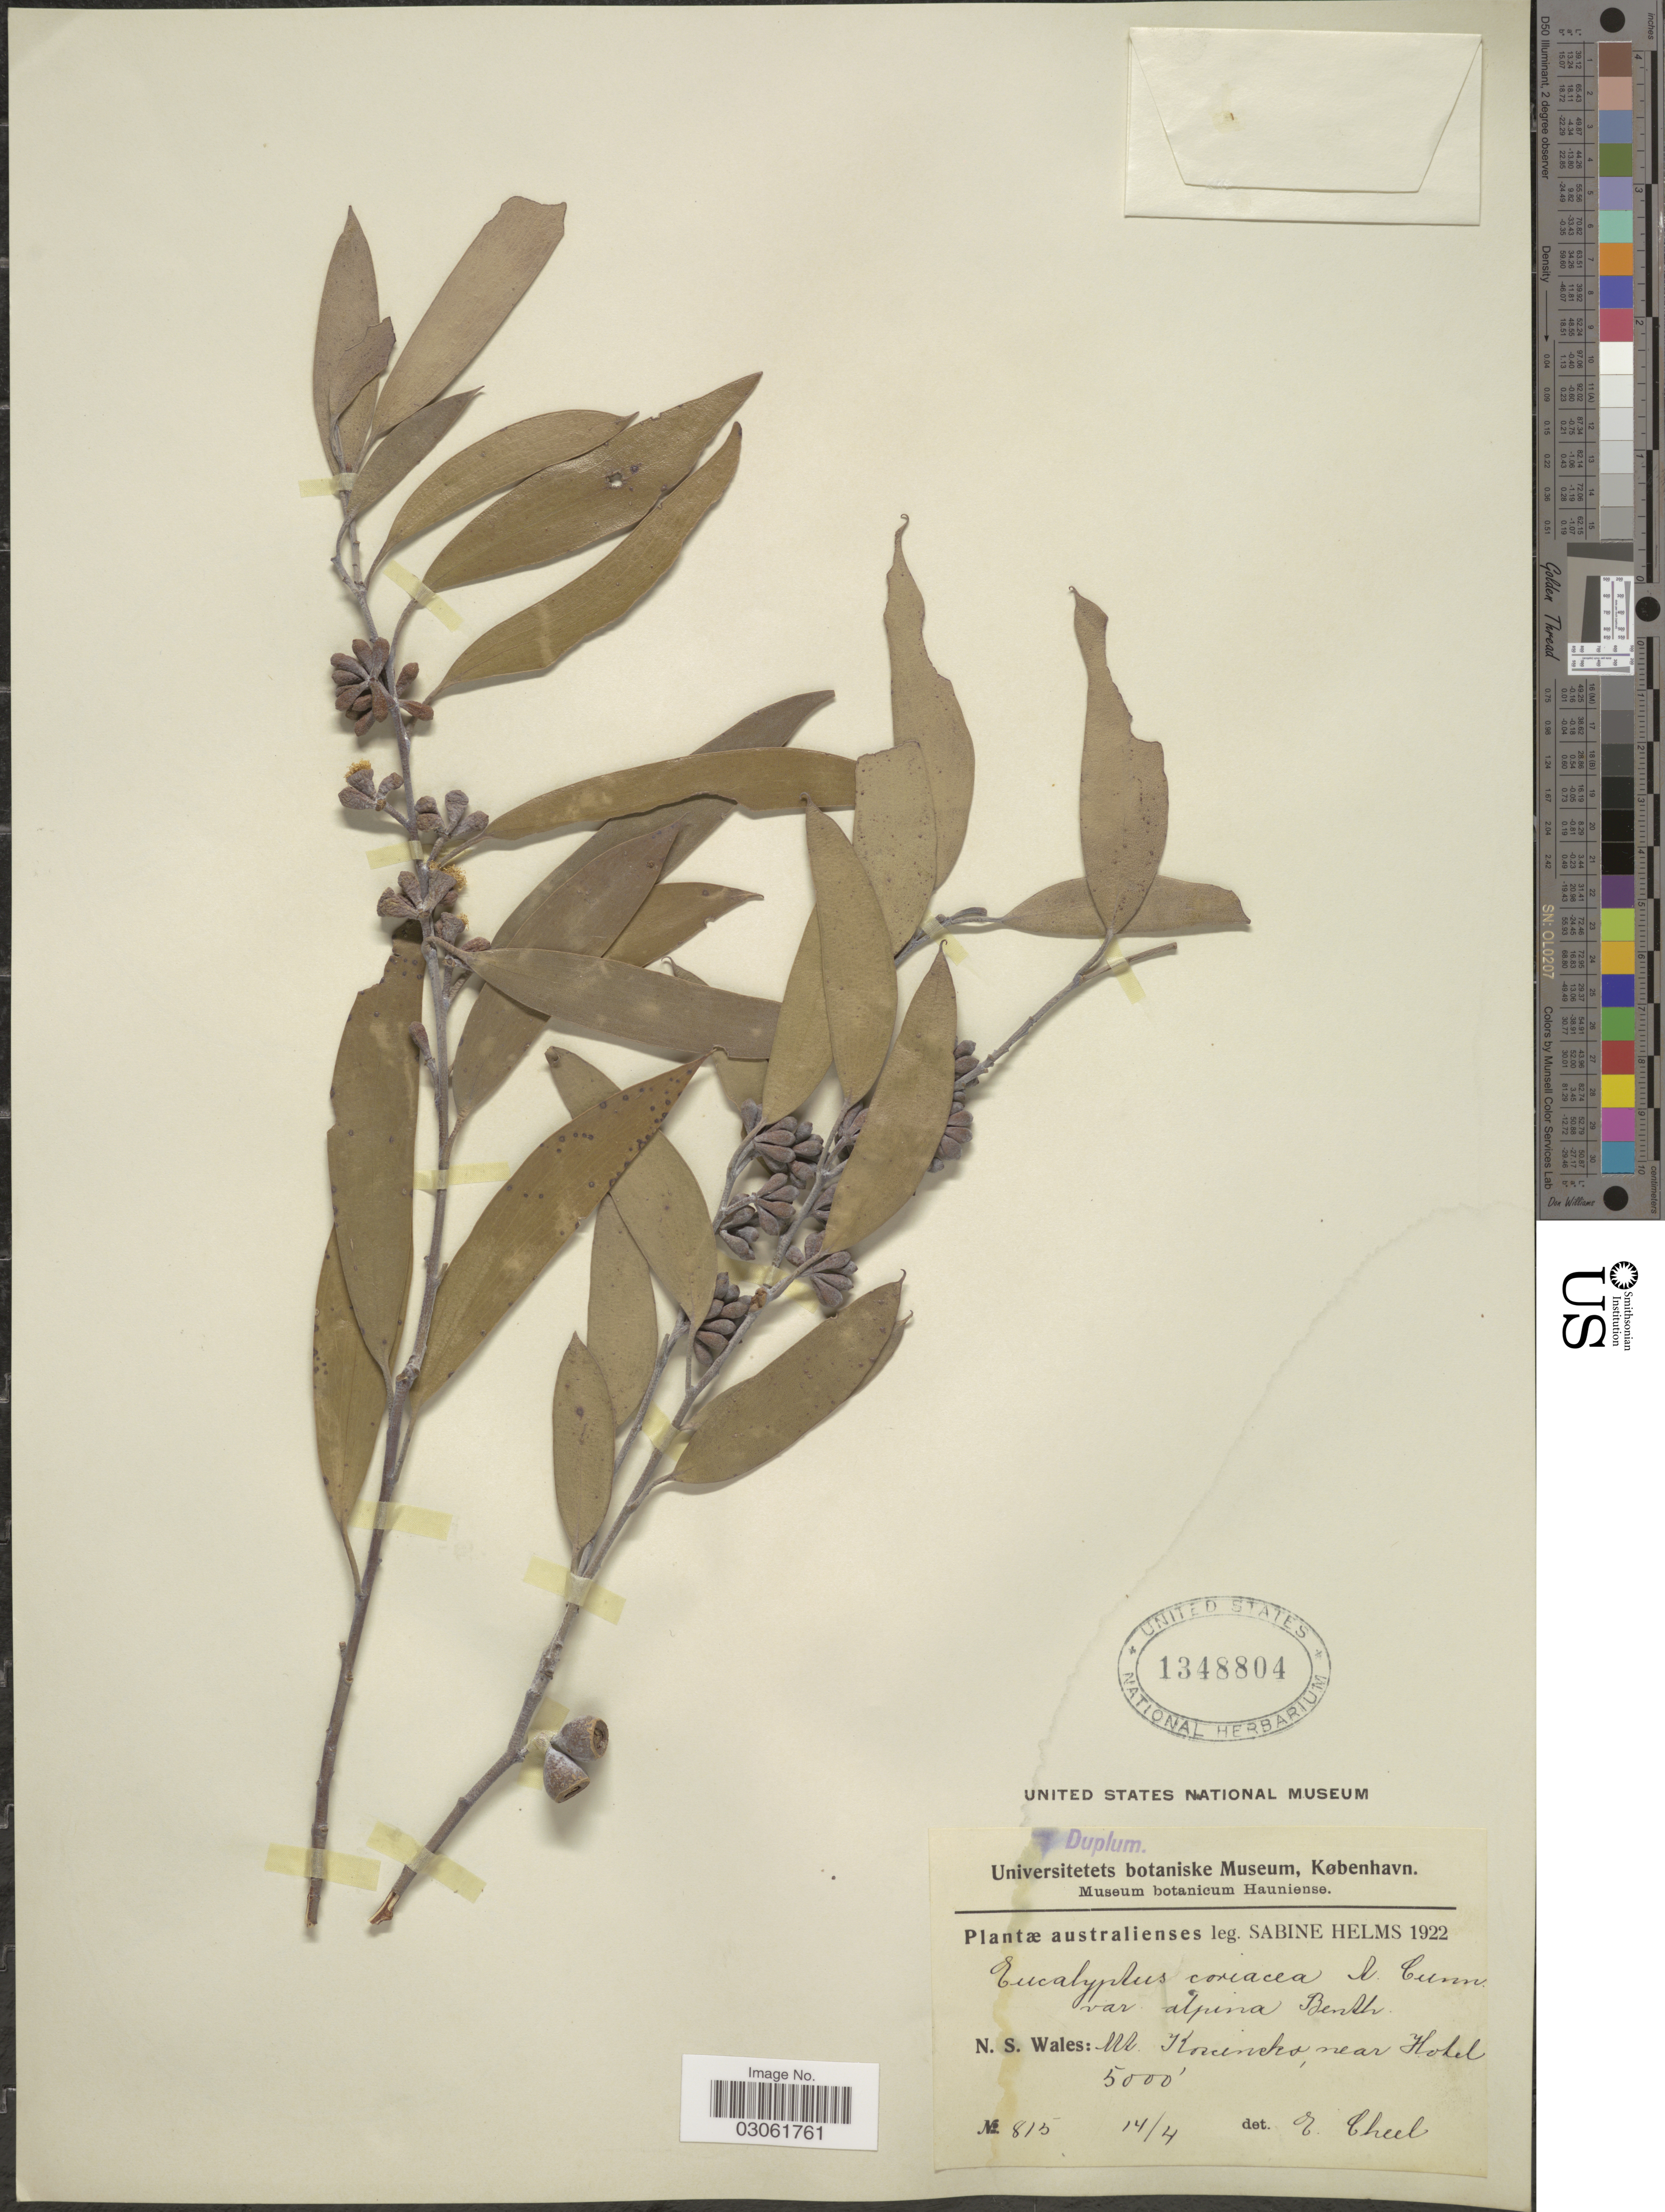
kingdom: Plantae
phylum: Tracheophyta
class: Magnoliopsida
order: Myrtales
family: Myrtaceae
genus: Eucalyptus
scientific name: Eucalyptus pauciflora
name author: Sieber ex Spreng.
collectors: S. Helms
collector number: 815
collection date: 1922-04-14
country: Australia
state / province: New South Wales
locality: Australienses. Mt. Kosciusko, near Hotel.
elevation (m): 1524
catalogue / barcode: US 1348804